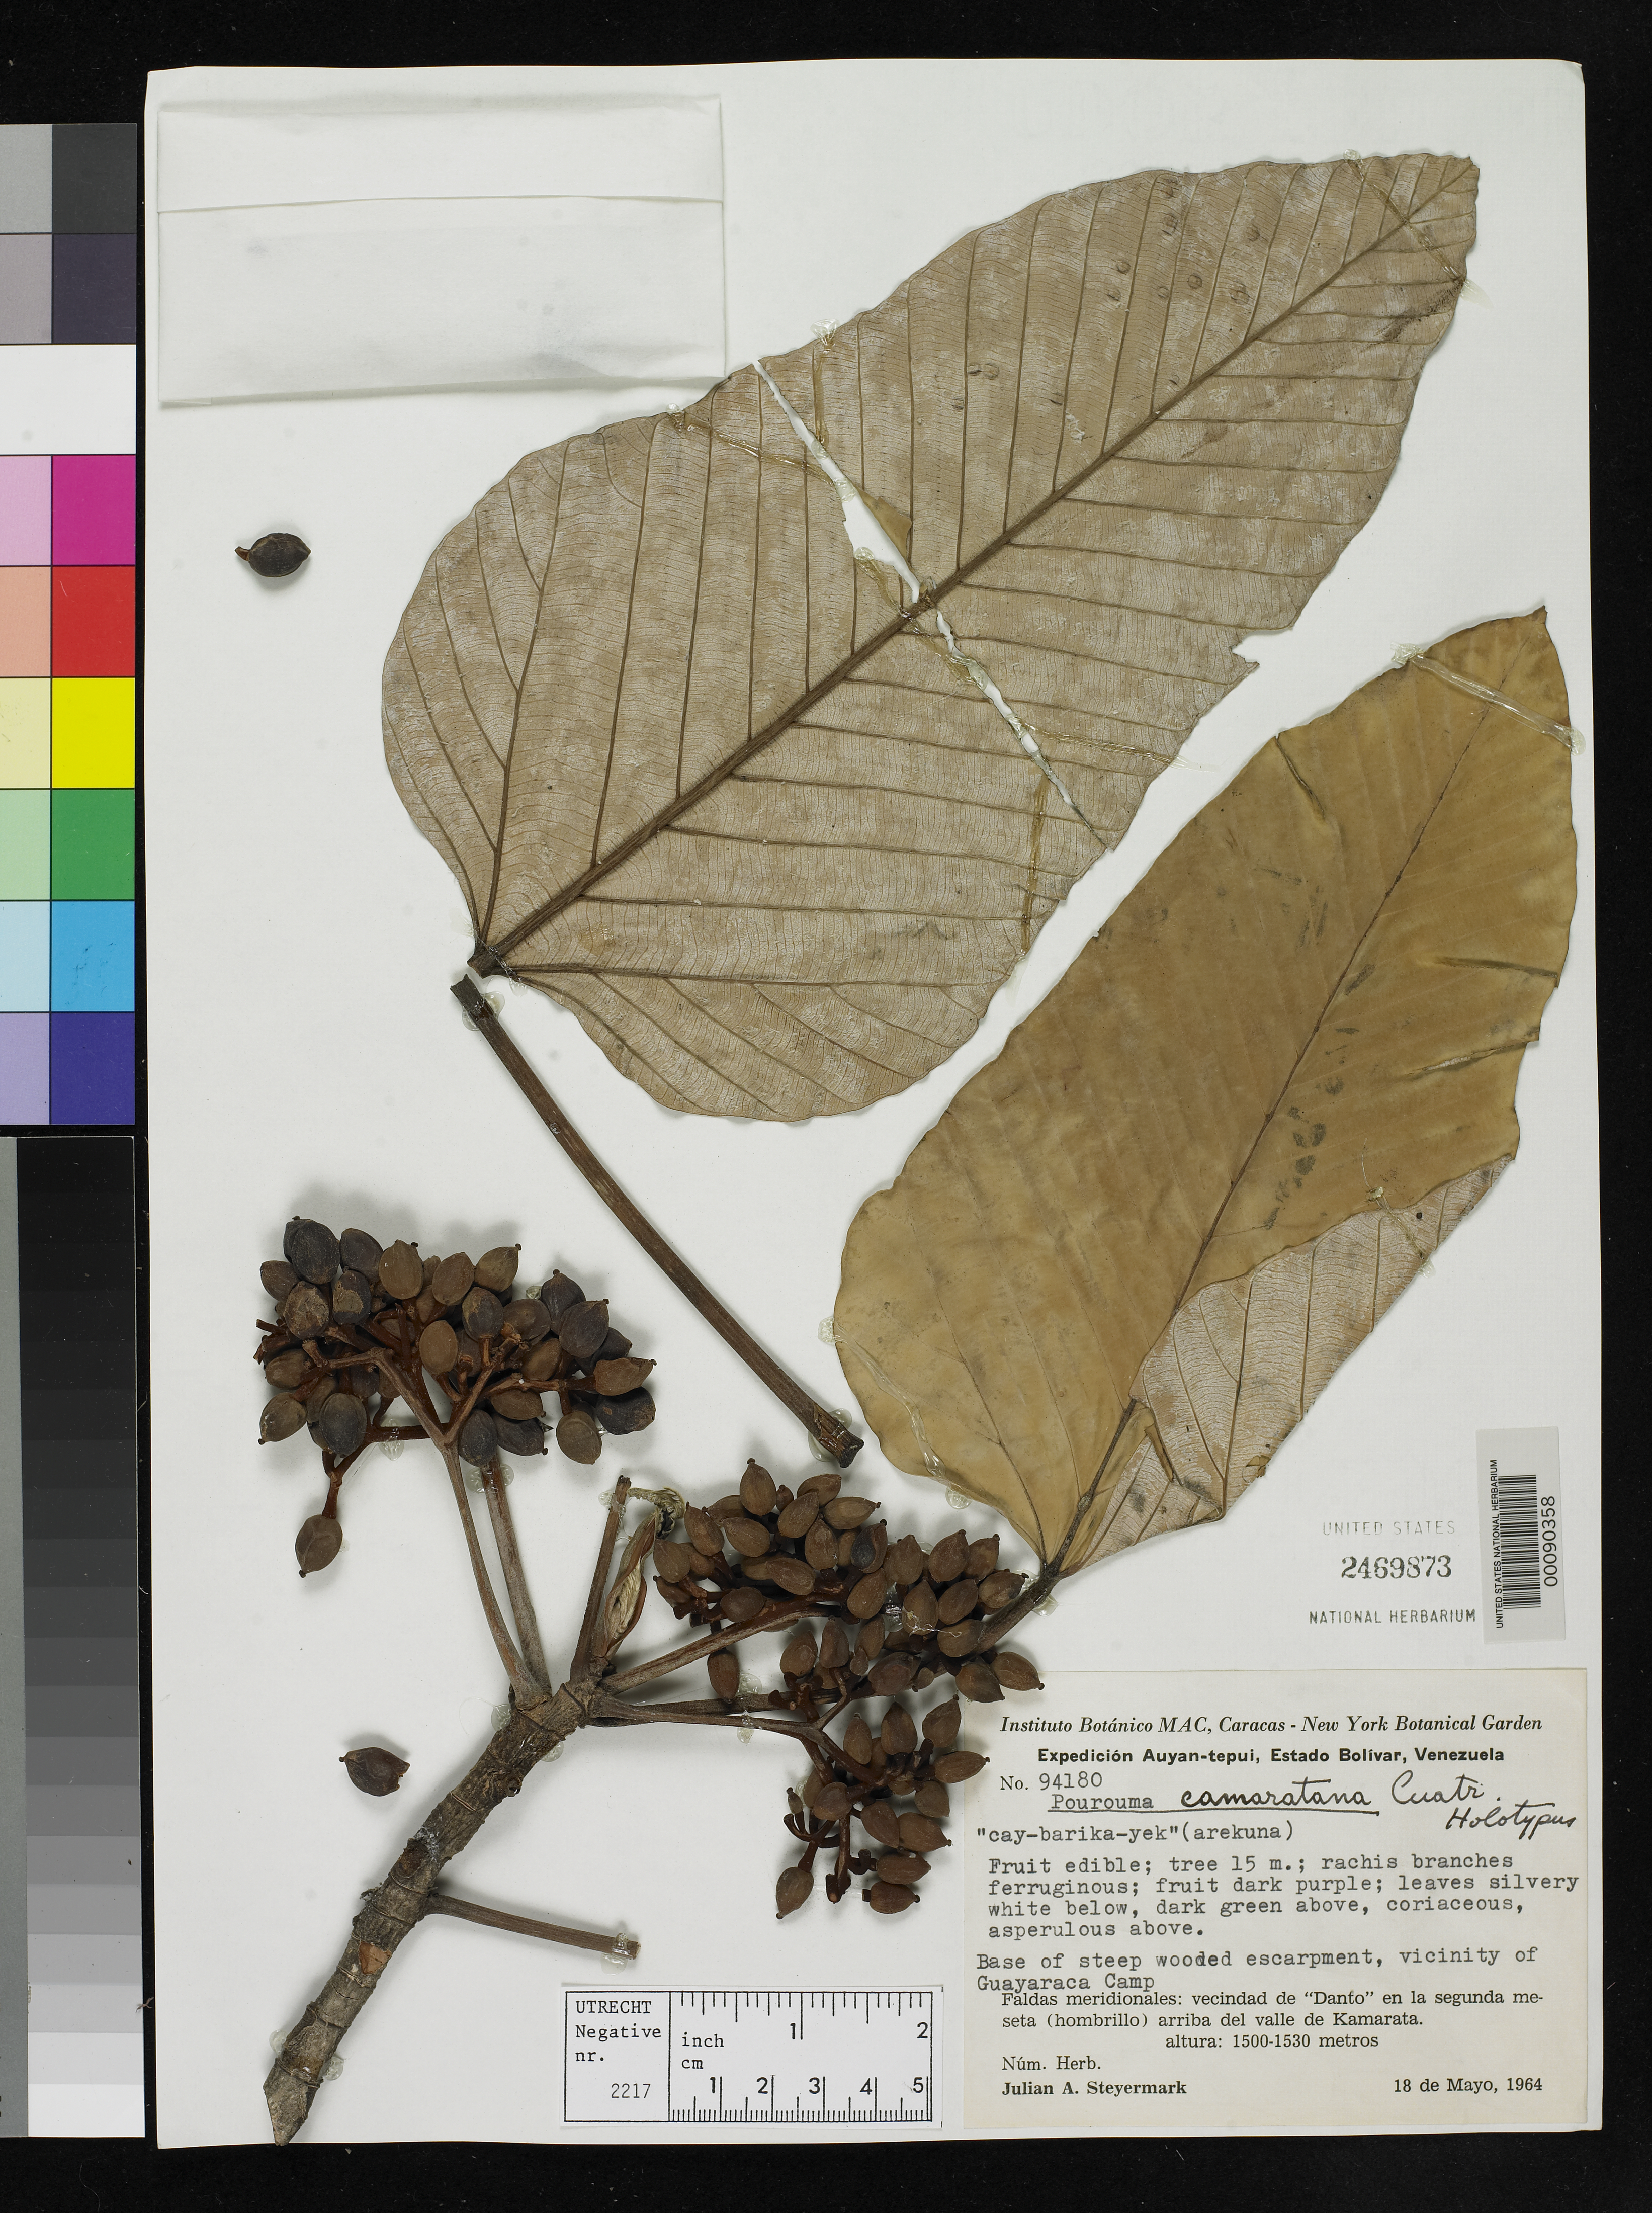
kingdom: Plantae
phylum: Tracheophyta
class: Magnoliopsida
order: Rosales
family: Urticaceae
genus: Pourouma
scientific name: Pourouma camaratana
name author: Cuatrec.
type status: Holotype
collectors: J. Steyermark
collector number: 94180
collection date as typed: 18 May 1964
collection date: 1964-05-18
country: Venezuela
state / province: Bolivar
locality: Danto near Camarata.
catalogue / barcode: US 2469873